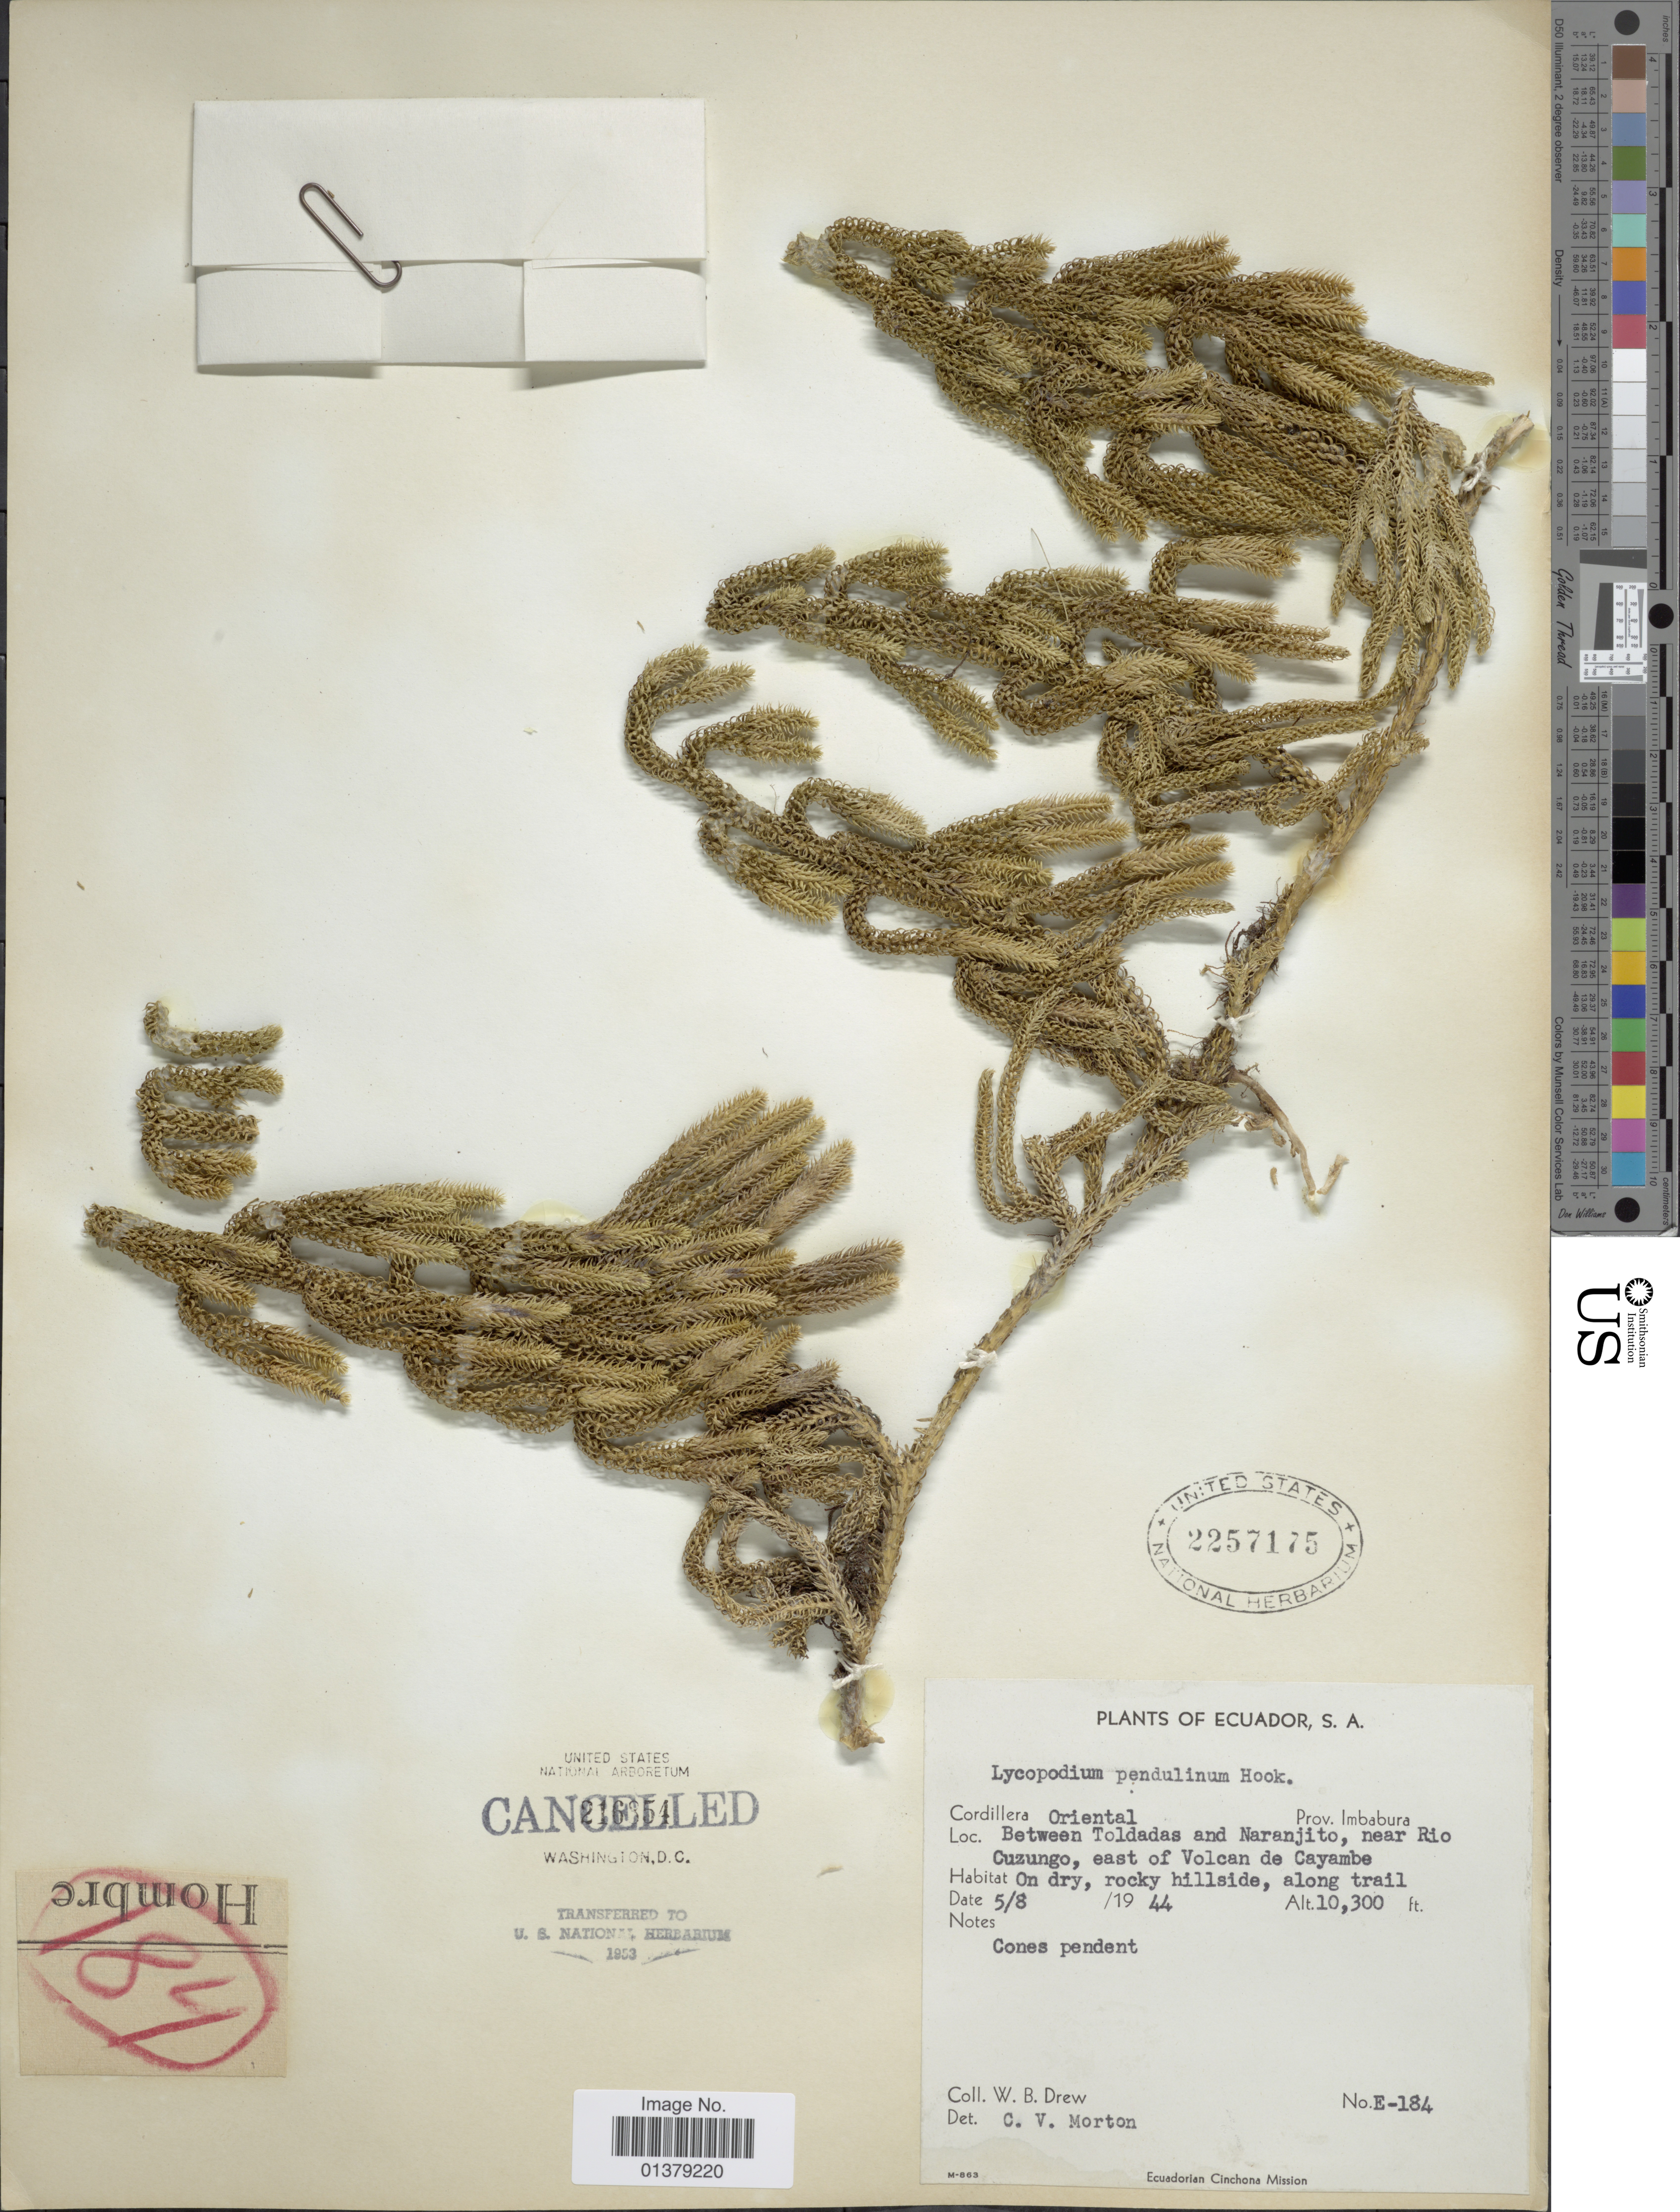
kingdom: Plantae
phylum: Tracheophyta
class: Lycopodiopsida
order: Lycopodiales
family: Lycopodiaceae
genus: Palhinhaea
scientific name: Palhinhaea pendulina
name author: (Hook.) Holub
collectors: W. B. Drew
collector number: E-184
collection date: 1944-08-05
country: Ecuador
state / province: Imbabura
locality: S.A. Between Toldadas and naranjito, near Rio Cuzungo, east of Volcan de Cayambe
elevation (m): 3139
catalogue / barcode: US 2257175